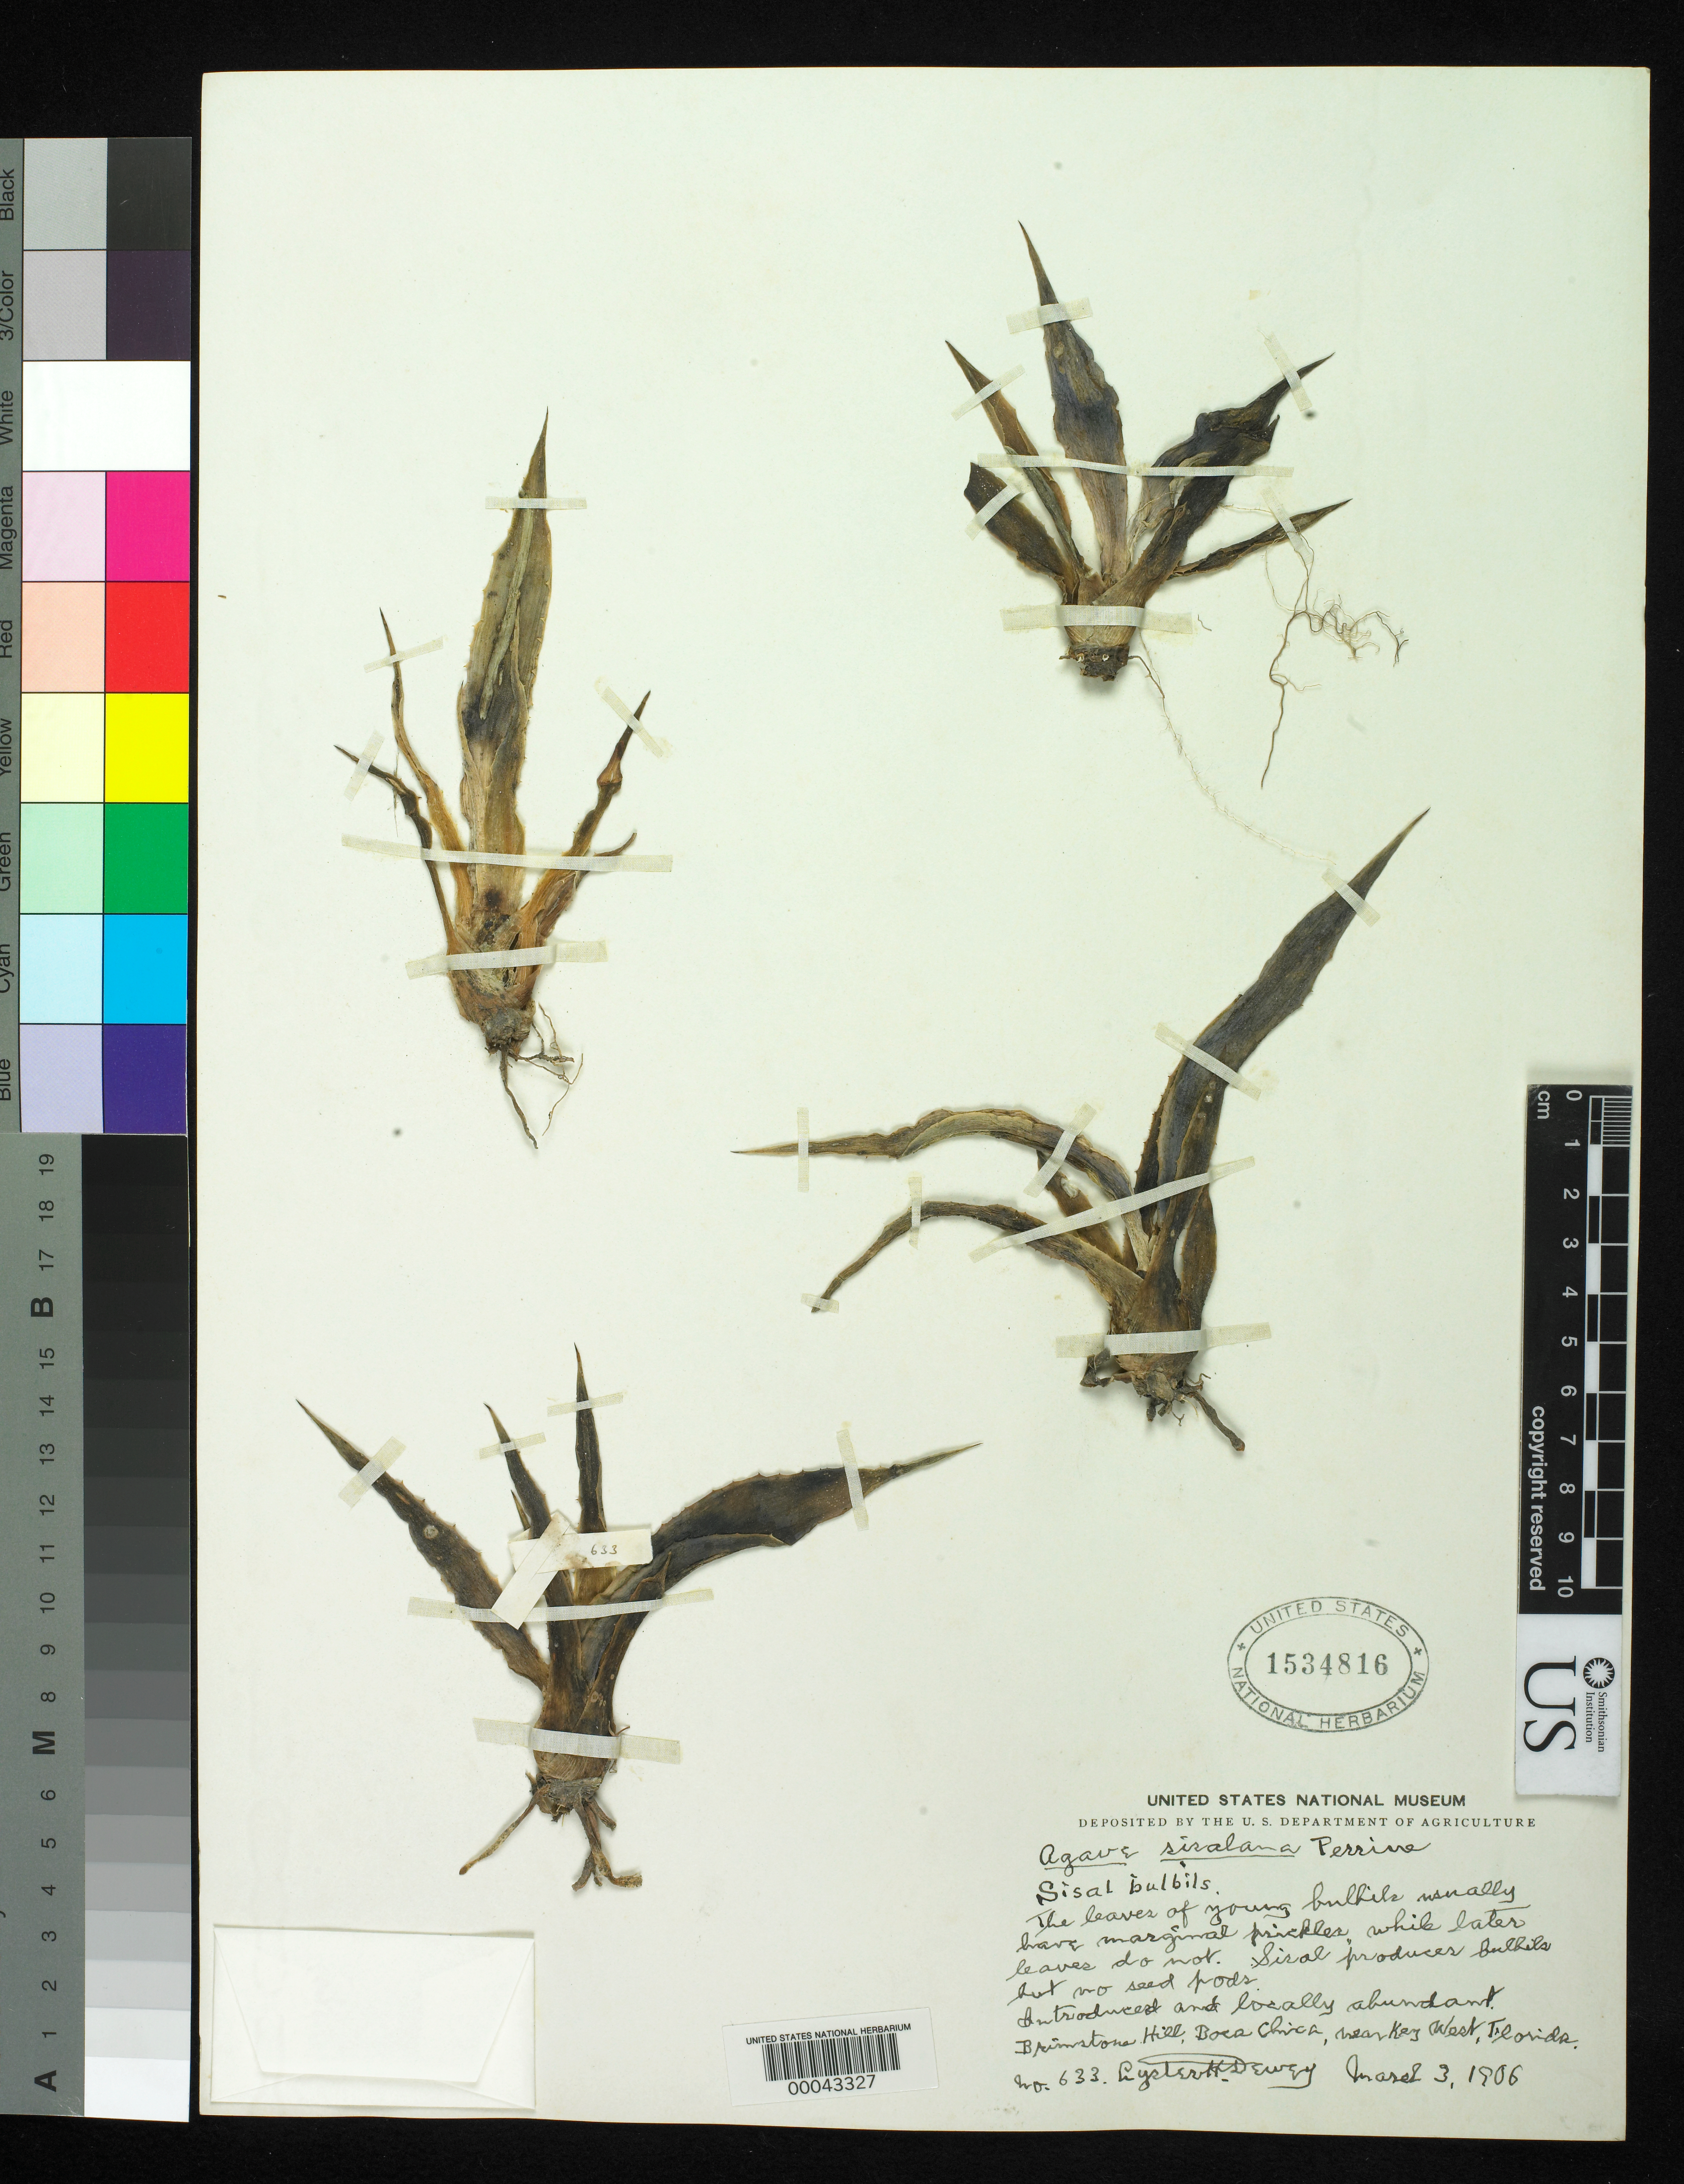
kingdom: Plantae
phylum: Tracheophyta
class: Liliopsida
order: Asparagales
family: Asparagaceae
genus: Agave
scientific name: Agave sisalana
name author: Perrine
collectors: L. H. Dewey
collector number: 633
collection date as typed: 03 Mar 1906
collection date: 1906-03-03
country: United States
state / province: Florida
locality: Brimstone hill, boca chica, near key west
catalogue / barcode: US 1534816